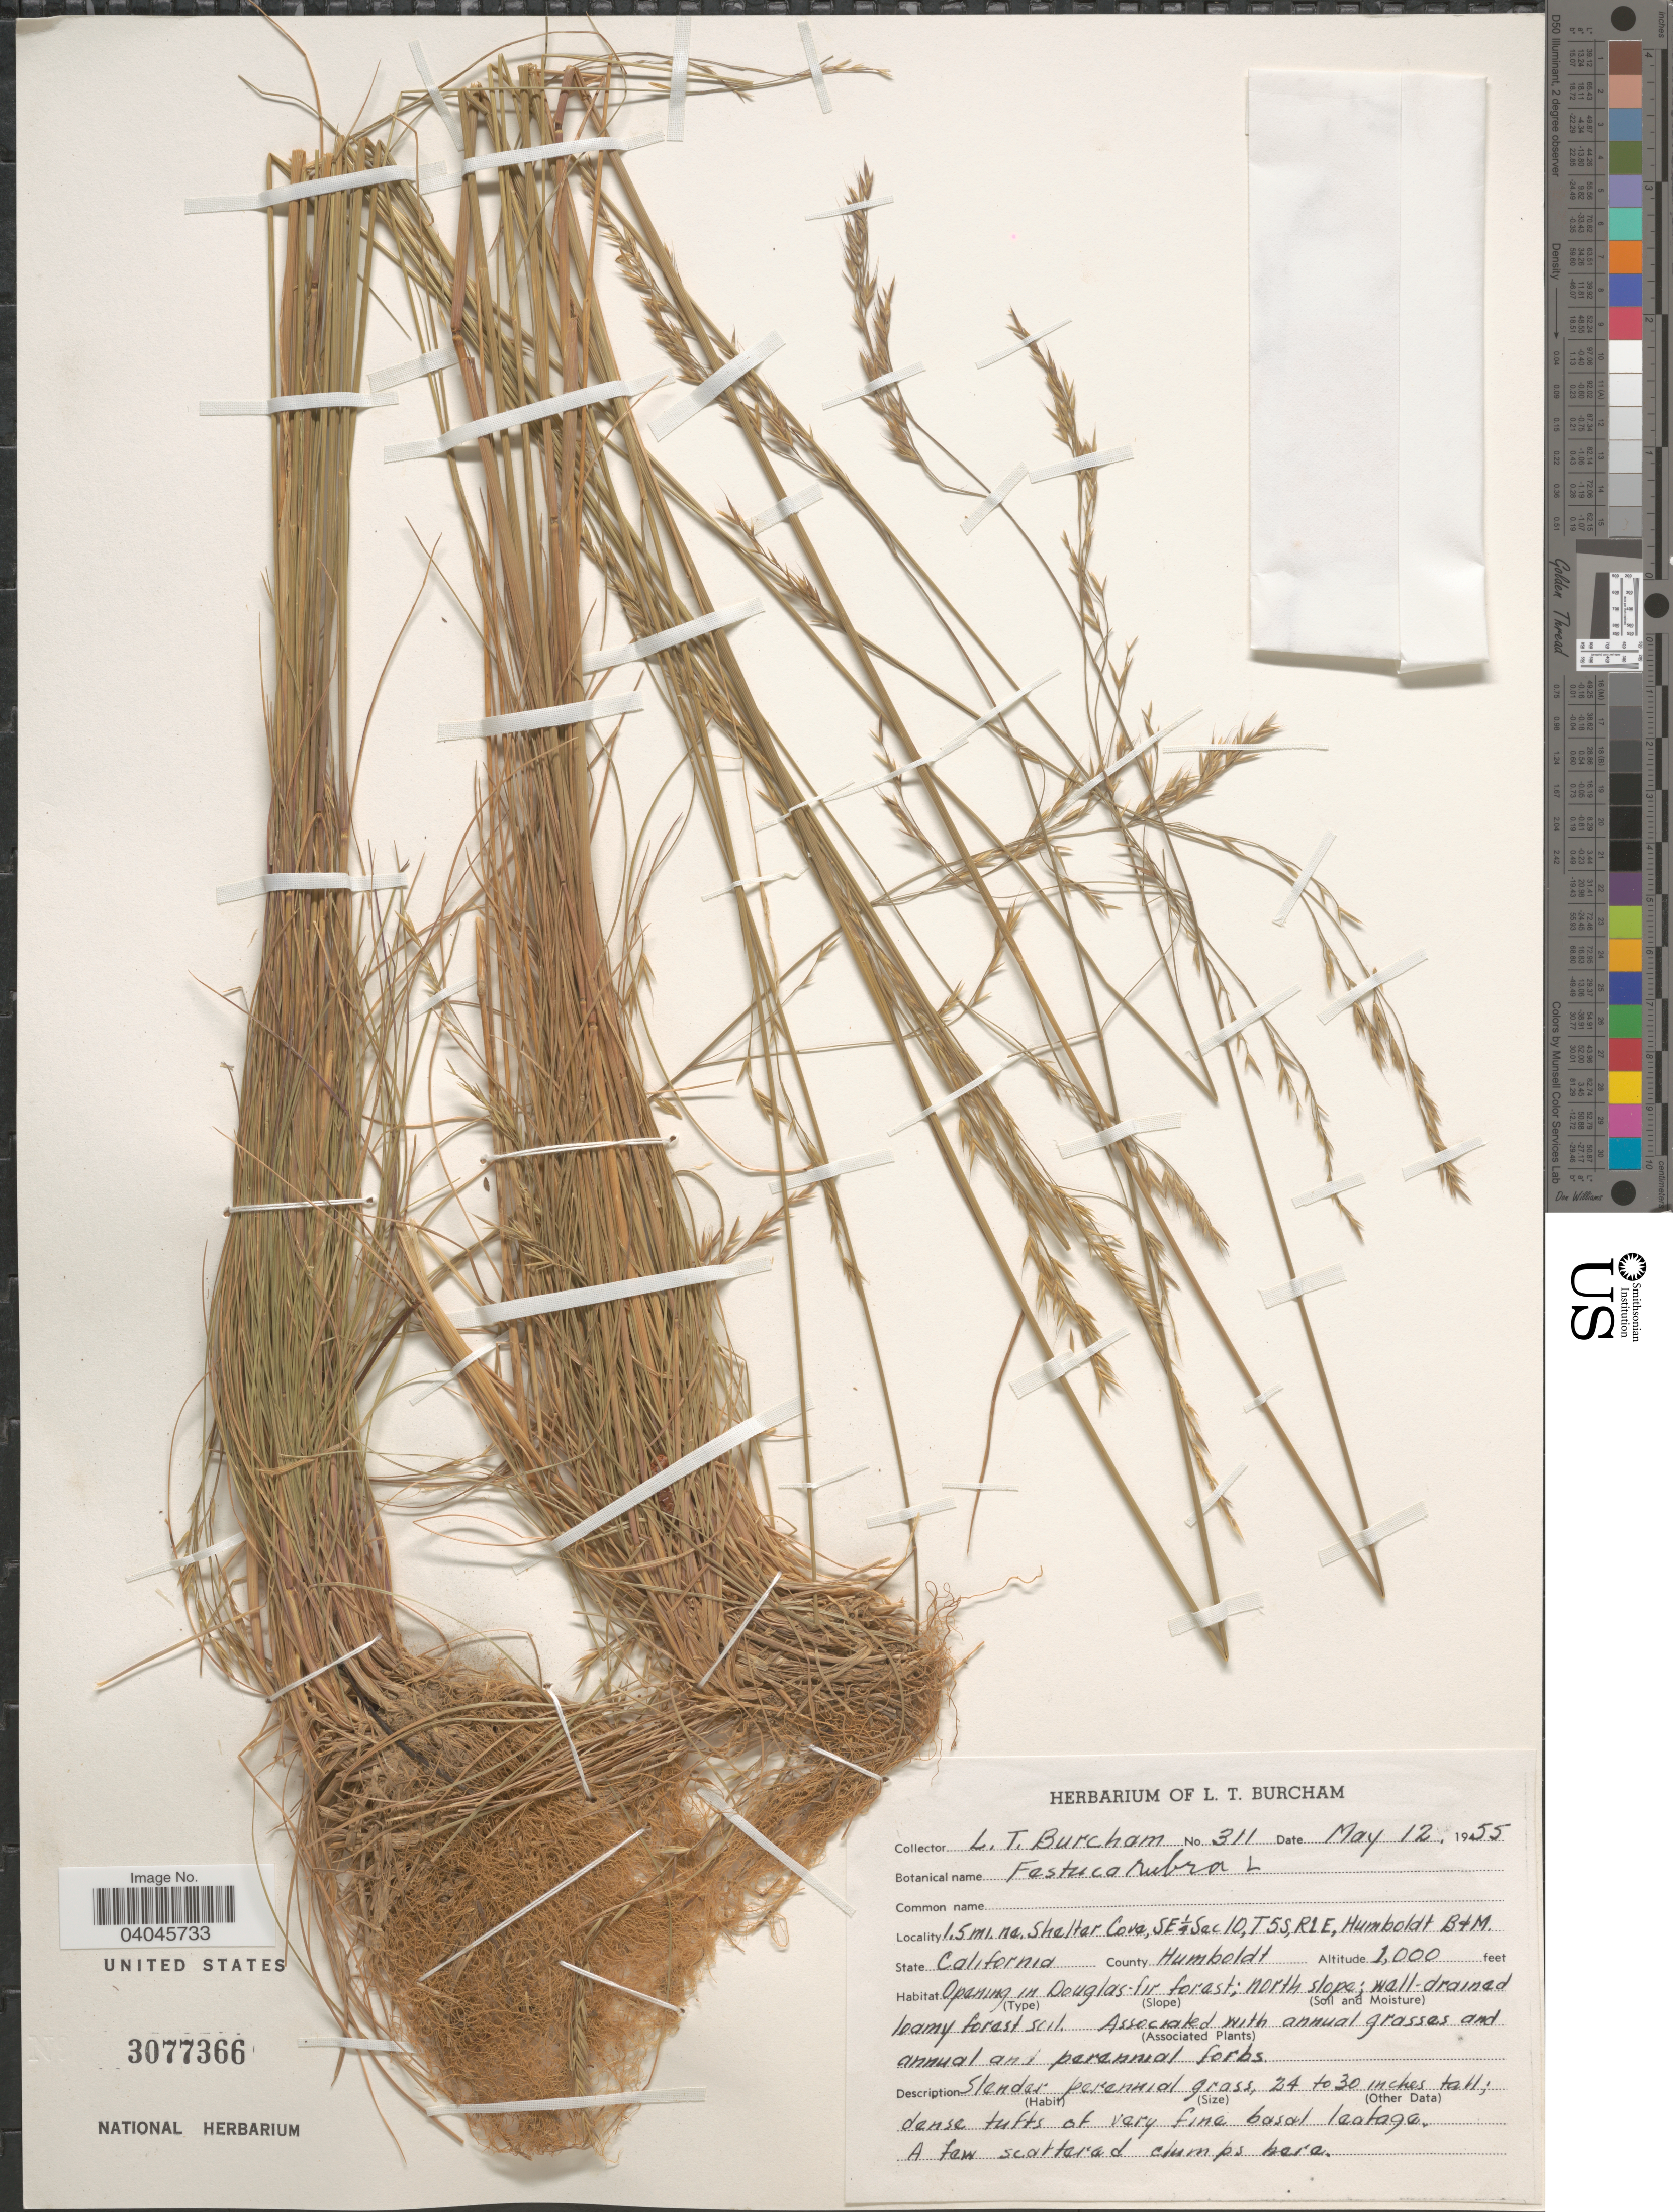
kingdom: Plantae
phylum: Tracheophyta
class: Liliopsida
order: Poales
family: Poaceae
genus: Festuca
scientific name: Festuca rubra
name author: L.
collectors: L. Burcham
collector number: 311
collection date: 1955-05-12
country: United States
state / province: California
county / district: Humboldt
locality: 1.5 mi. ne. Shelter Cove, SE½Sec10, T5S, R1E, Humboldt B+M. County Humboldt. Opening in Douglas fir forest; north slope.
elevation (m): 305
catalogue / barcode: US 3077366